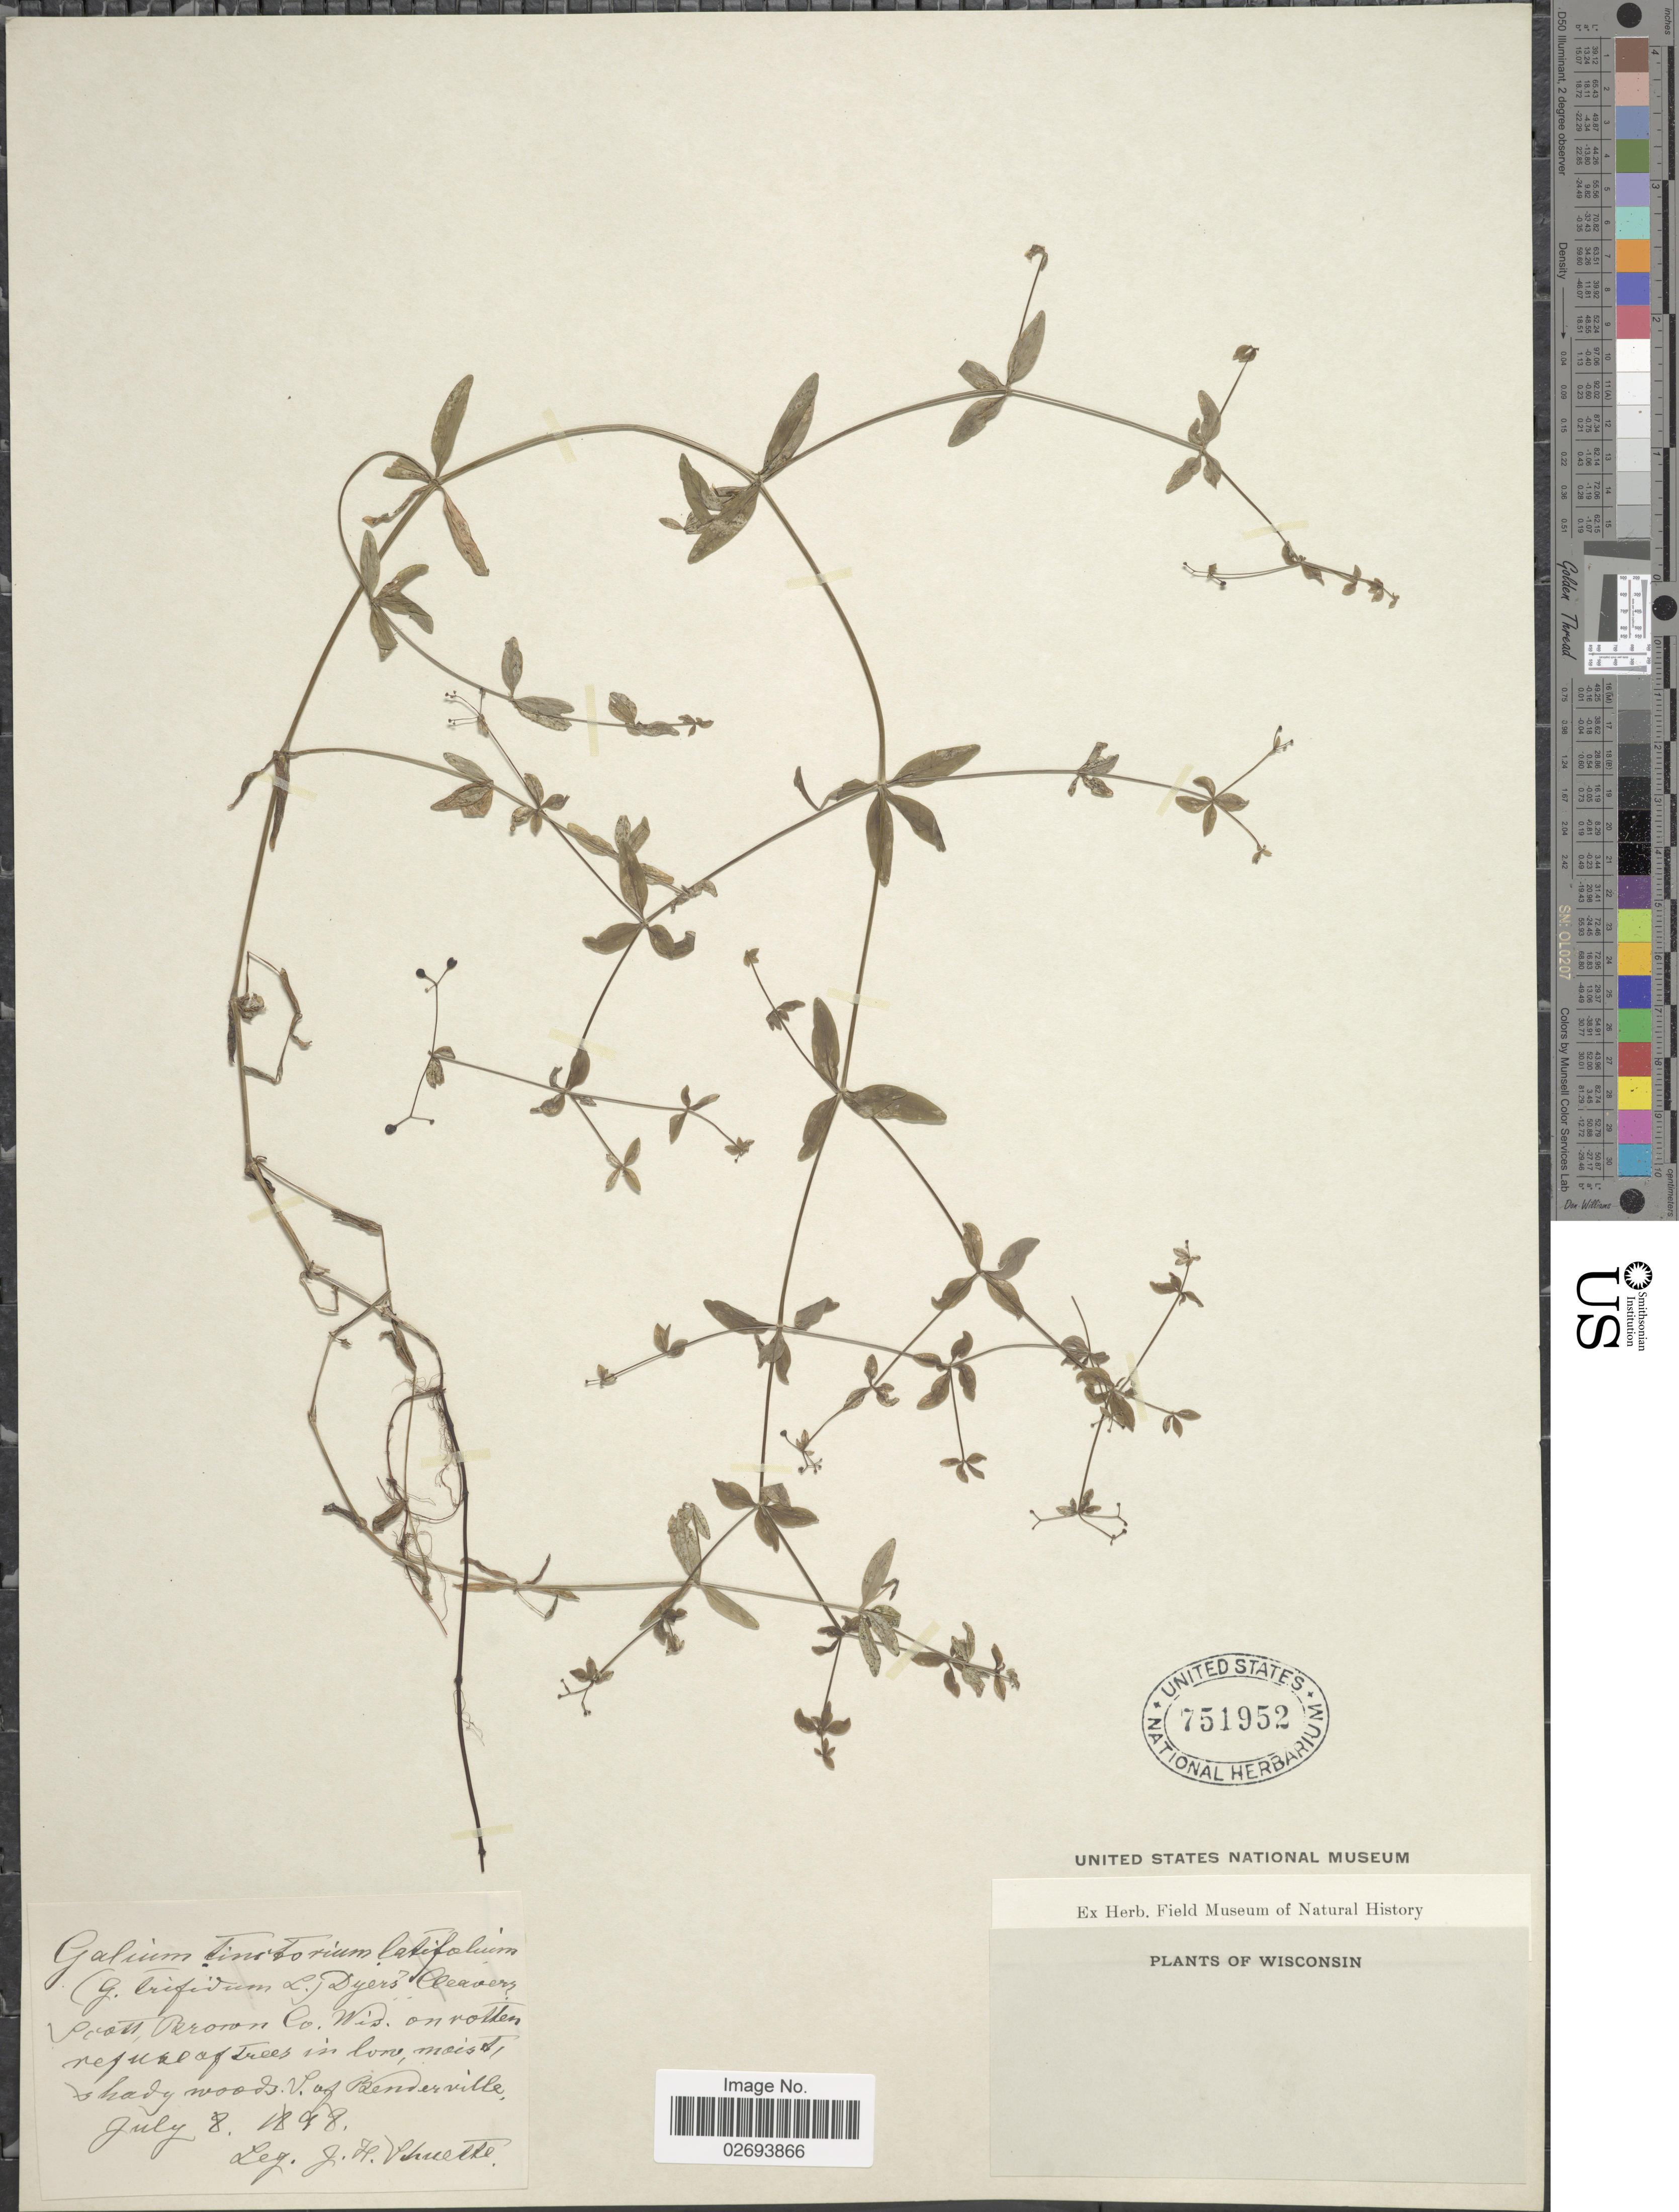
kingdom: Plantae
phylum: Tracheophyta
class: Magnoliopsida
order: Gentianales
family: Rubiaceae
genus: Galium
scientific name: Galium tinctorium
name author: (L.) Scop.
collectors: J. H. Schuette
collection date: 1898-07-08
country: United States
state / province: Wisconsin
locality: Scott, Brown Co. Shady woods S. of Benderville.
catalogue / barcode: US 751952